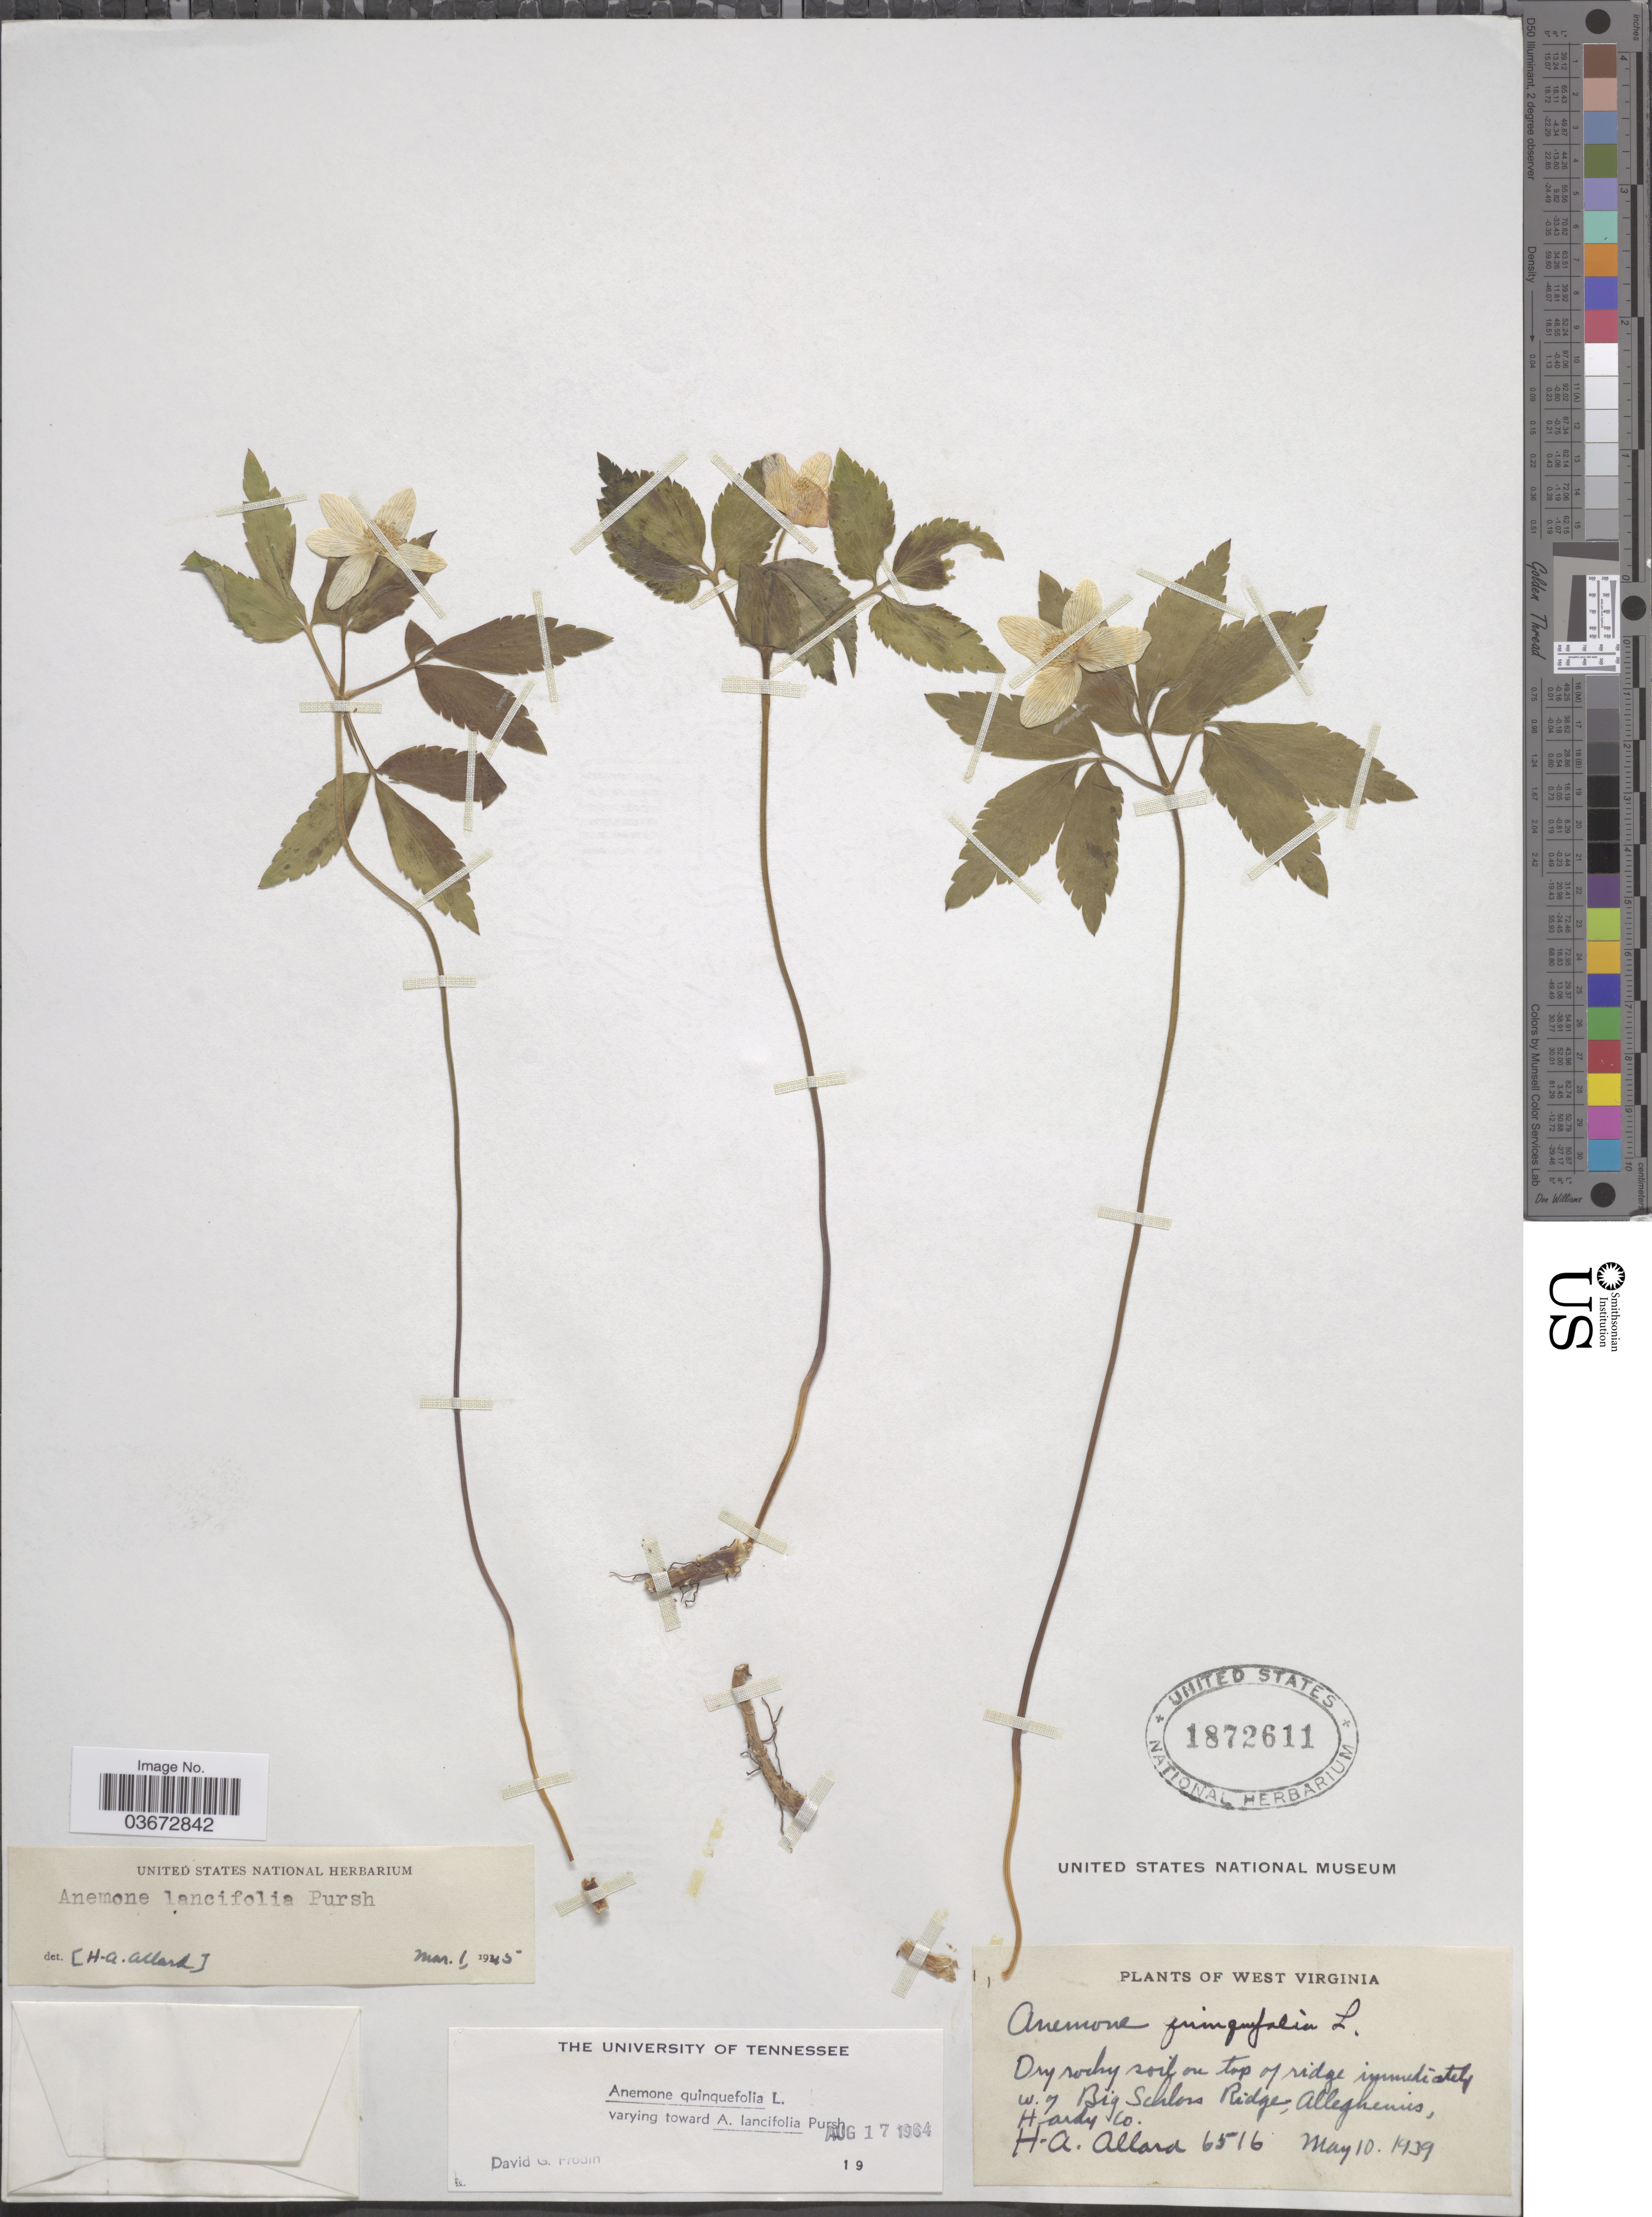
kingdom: Plantae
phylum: Tracheophyta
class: Magnoliopsida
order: Ranunculales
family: Ranunculaceae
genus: Anemone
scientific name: Anemone quinquefolia var. lancifolia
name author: (Pursh) Fosberg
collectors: H. A. Allard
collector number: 6516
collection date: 1939-05-10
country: United States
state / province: West Virginia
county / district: Hardy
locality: On top of ridge immediately w. of Big Schlors Ridge, Alleghenies. Hardy Co.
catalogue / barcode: US 1872611